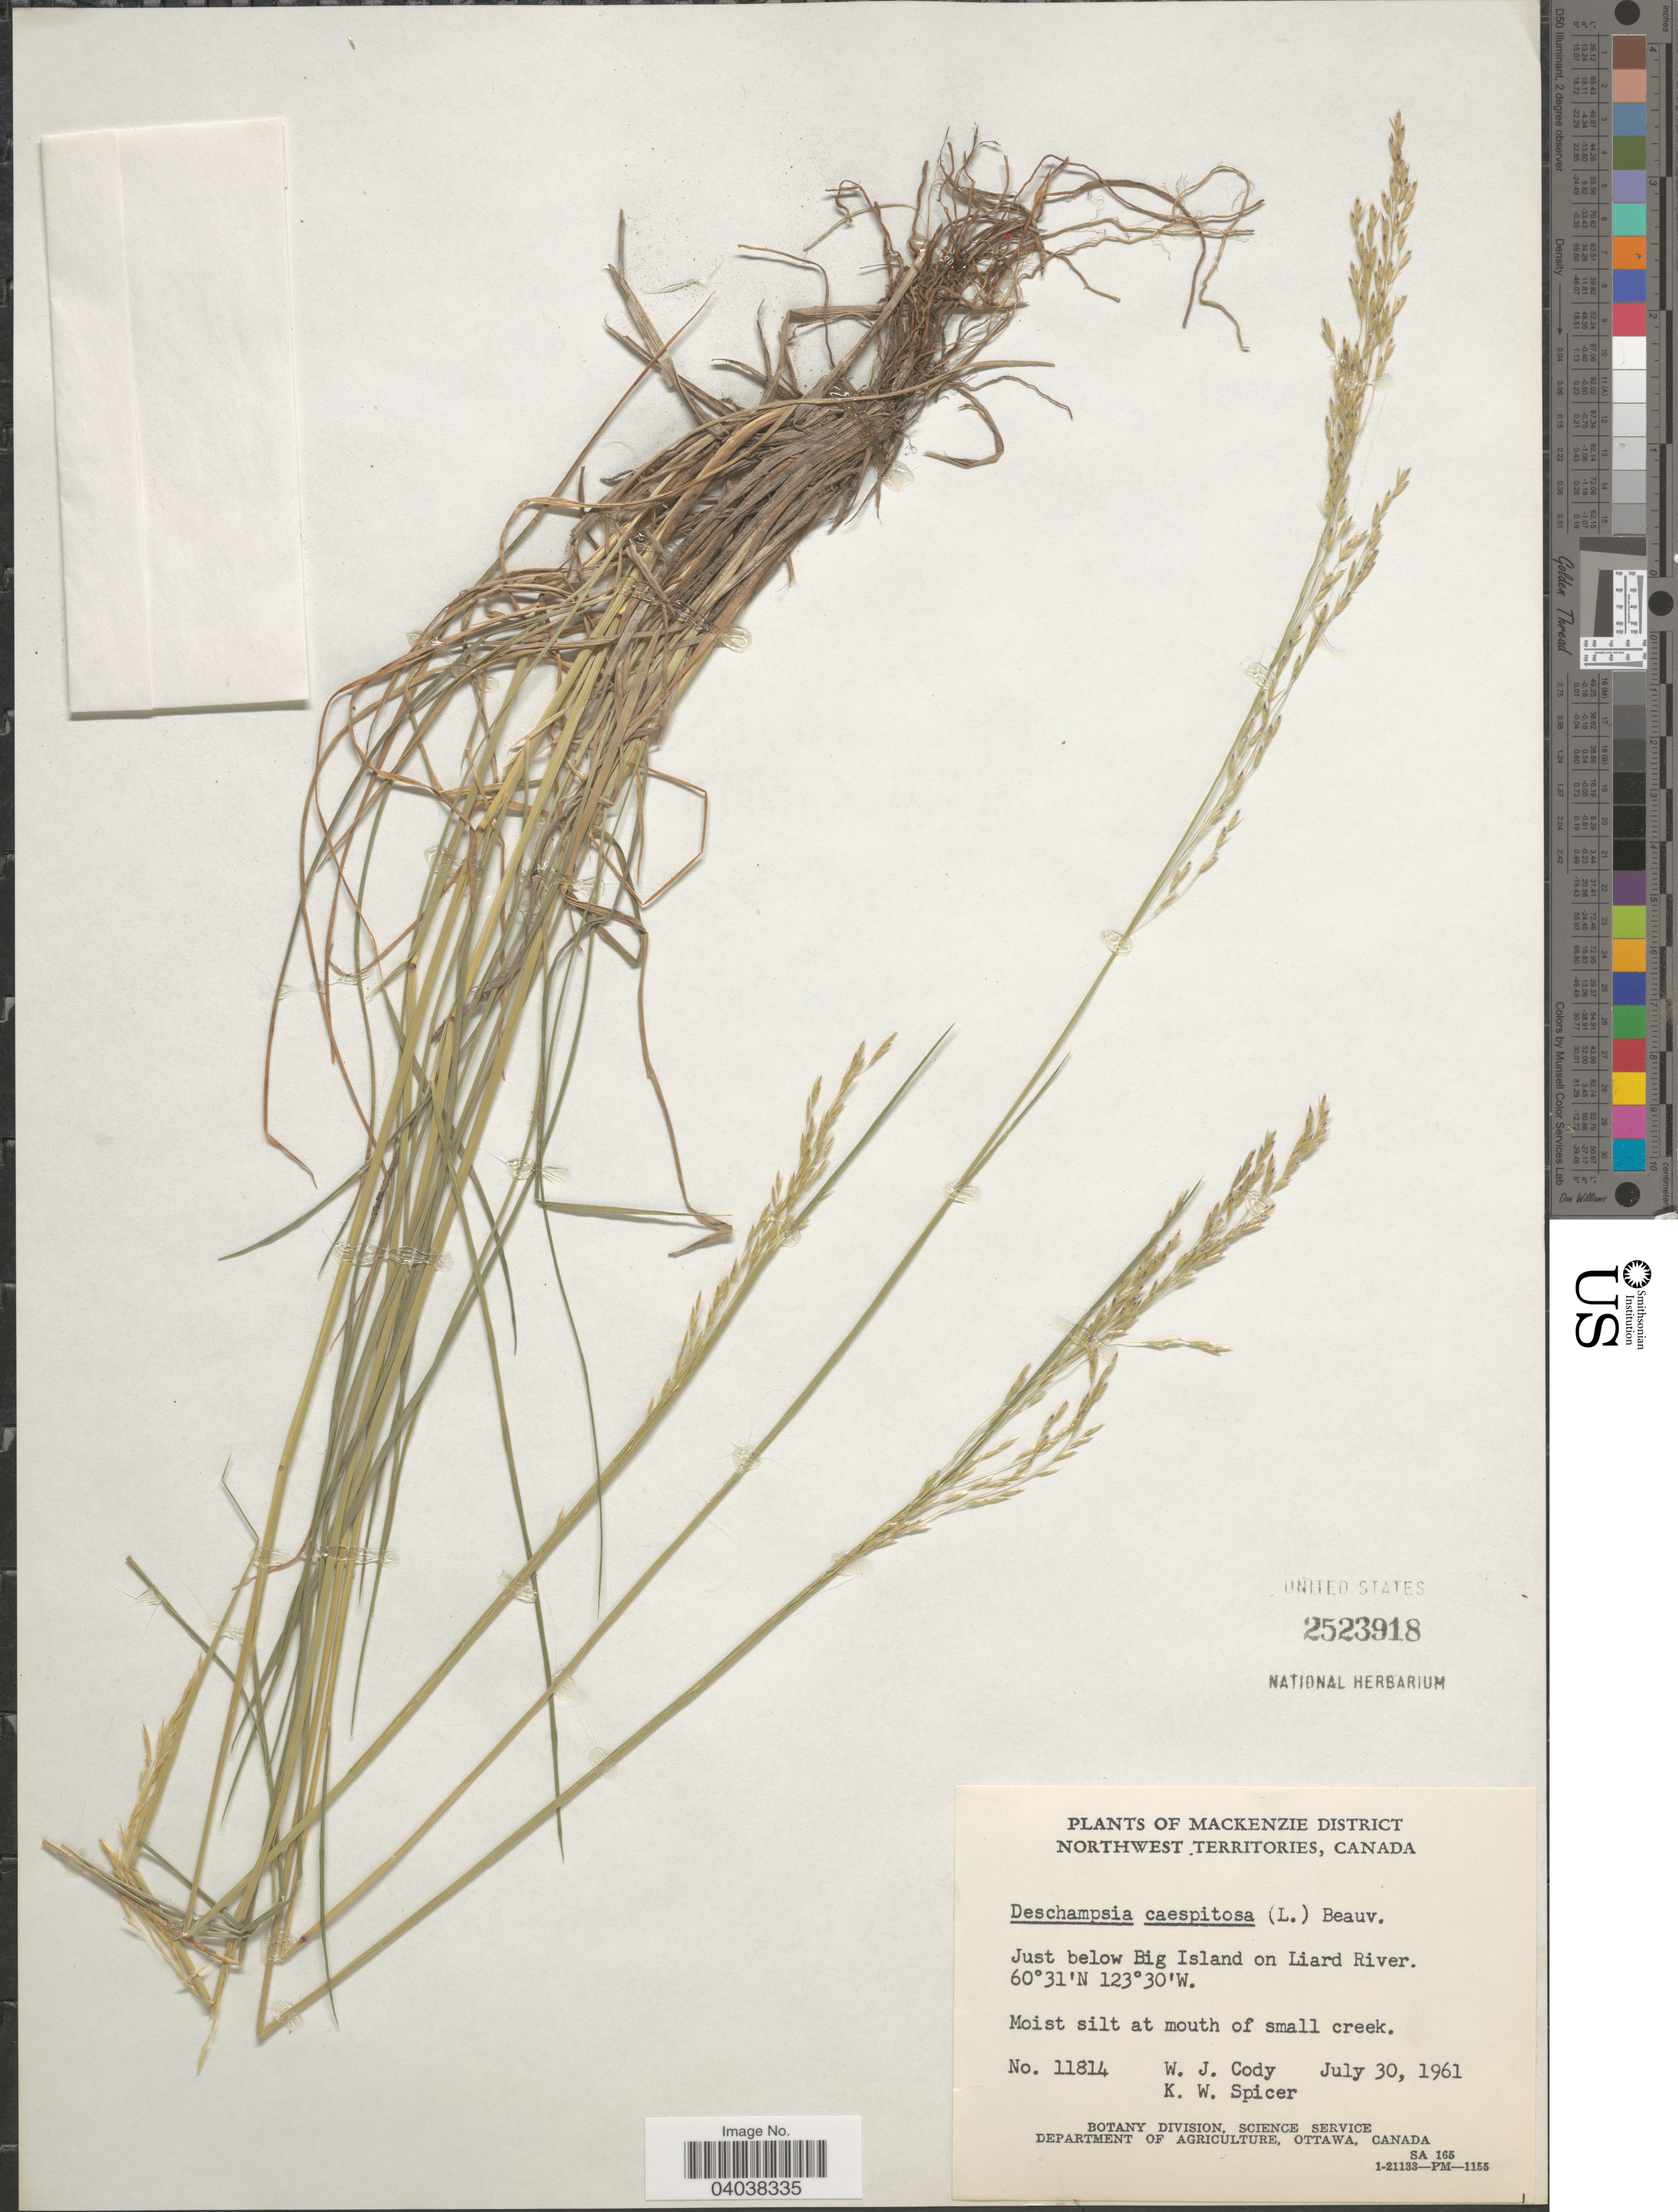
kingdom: Plantae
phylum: Tracheophyta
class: Liliopsida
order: Poales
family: Poaceae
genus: Deschampsia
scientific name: Deschampsia cespitosa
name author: (L.) P. Beauv.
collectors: W. Cody & K. Spicer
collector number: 11814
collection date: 1961-07-30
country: Canada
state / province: Northwest Territories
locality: Mackenzie District. Just below Big Island on Liard River. Moist silt at mouth of small creek.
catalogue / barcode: US 2523918